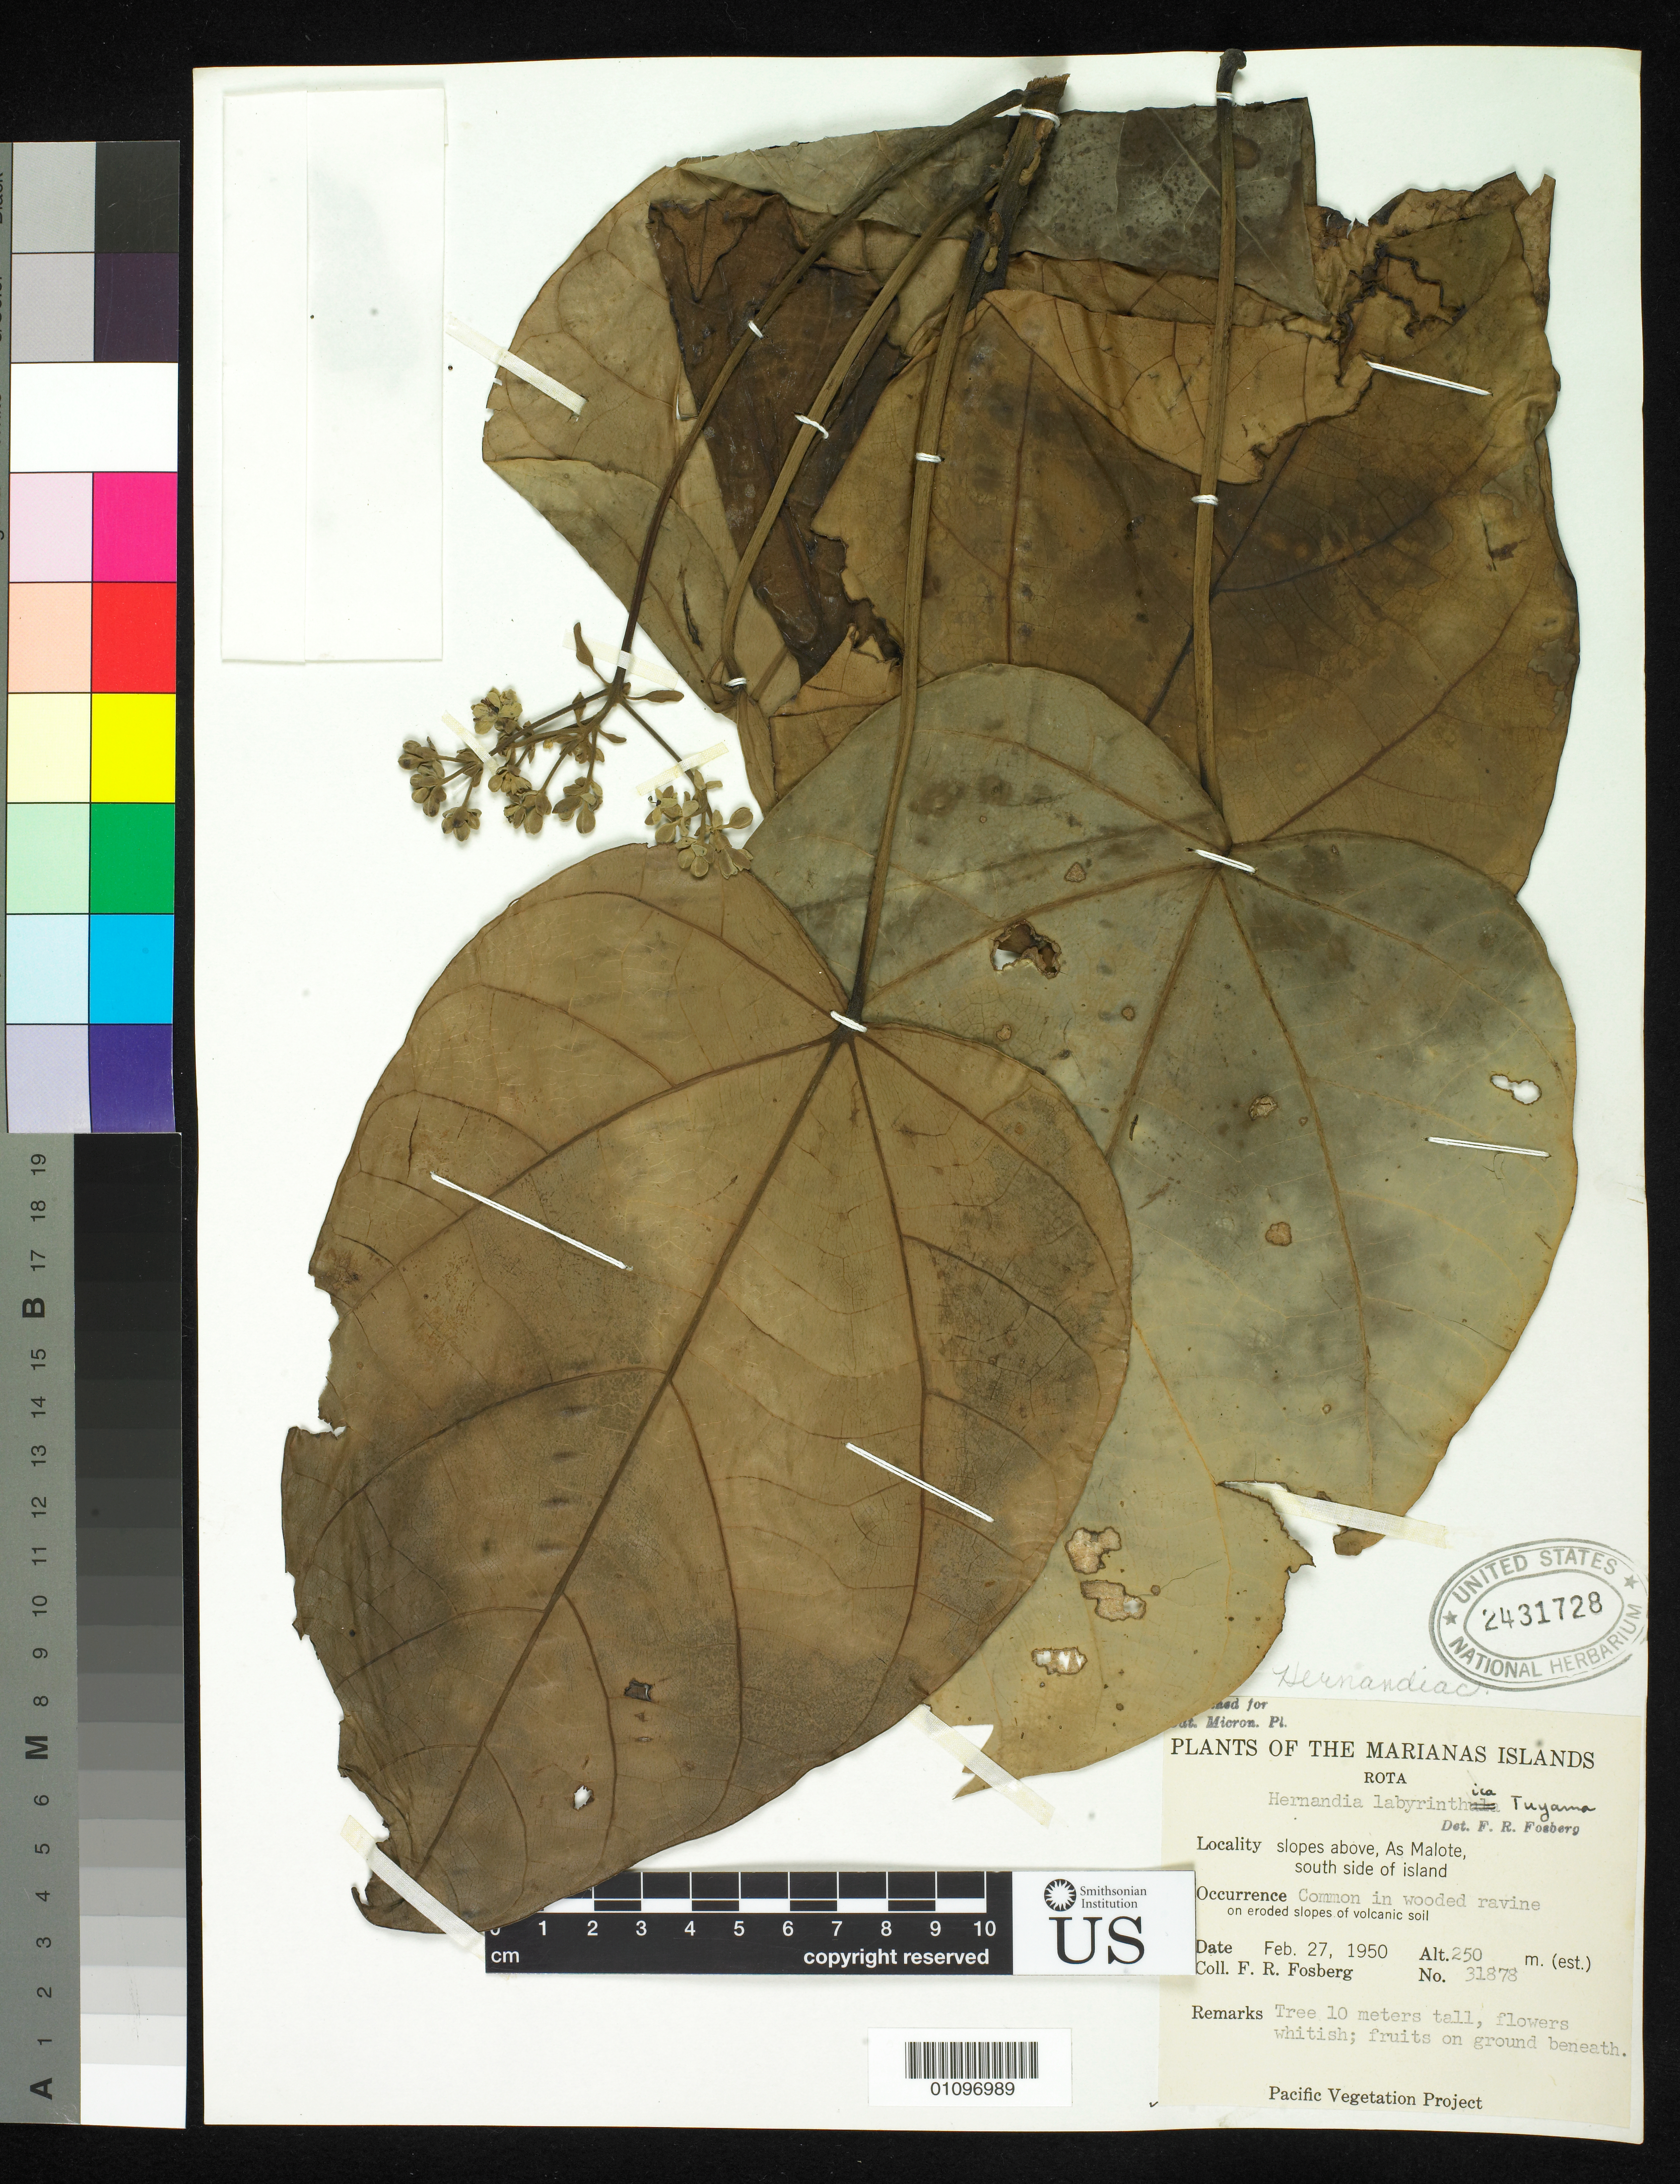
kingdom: Plantae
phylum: Tracheophyta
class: Magnoliopsida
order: Laurales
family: Hernandiaceae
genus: Hernandia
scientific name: Hernandia labrynthia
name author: Tuyama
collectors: F. R. Fosberg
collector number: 31878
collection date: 1950-02-27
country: Northern Mariana Islands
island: Rota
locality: Slopes above, as Malote, S. side of island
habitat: wooded ravine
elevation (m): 250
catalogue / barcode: US 2431728